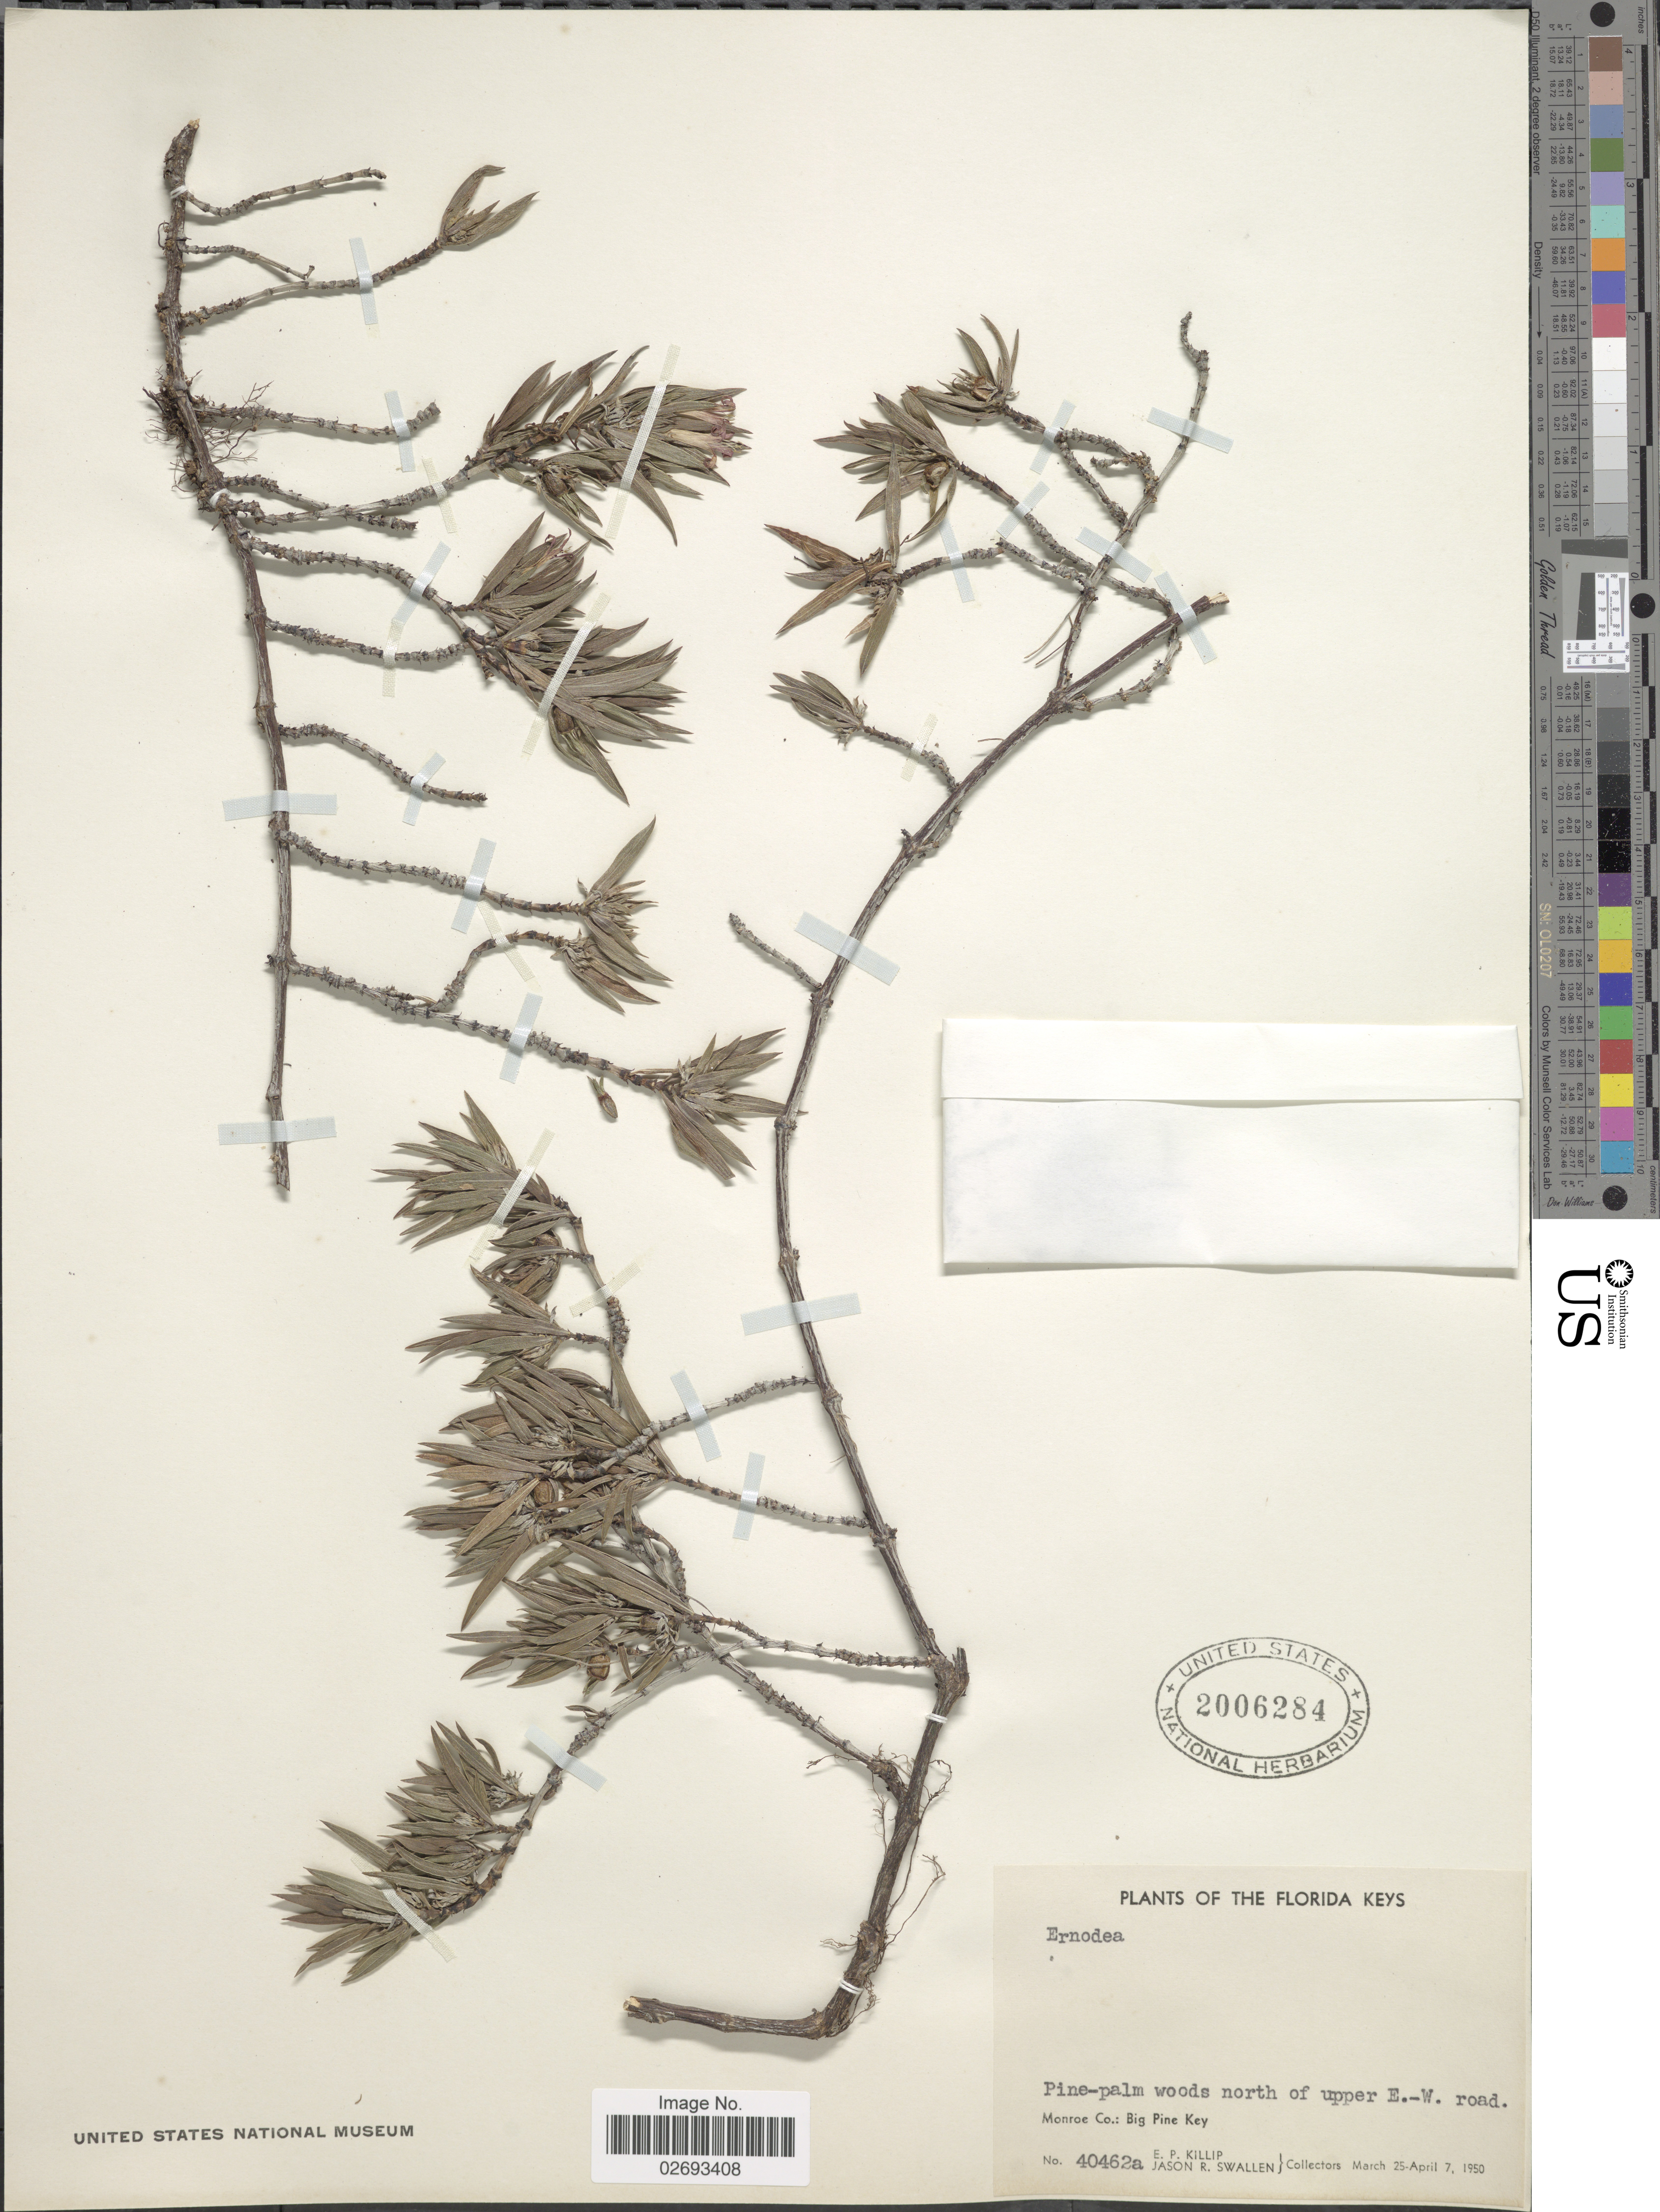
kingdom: Plantae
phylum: Tracheophyta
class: Magnoliopsida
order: Gentianales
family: Rubiaceae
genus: Ernodea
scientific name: Ernodea littoralis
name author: Sw.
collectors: E. P. Killip & J. R. Swallen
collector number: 40462a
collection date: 1950-03-25/1950-04-07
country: United States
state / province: Florida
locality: Florida Keys. Woods north of upper E.-W road. Monroe Co.: Big Pine Key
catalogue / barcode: US 2006284